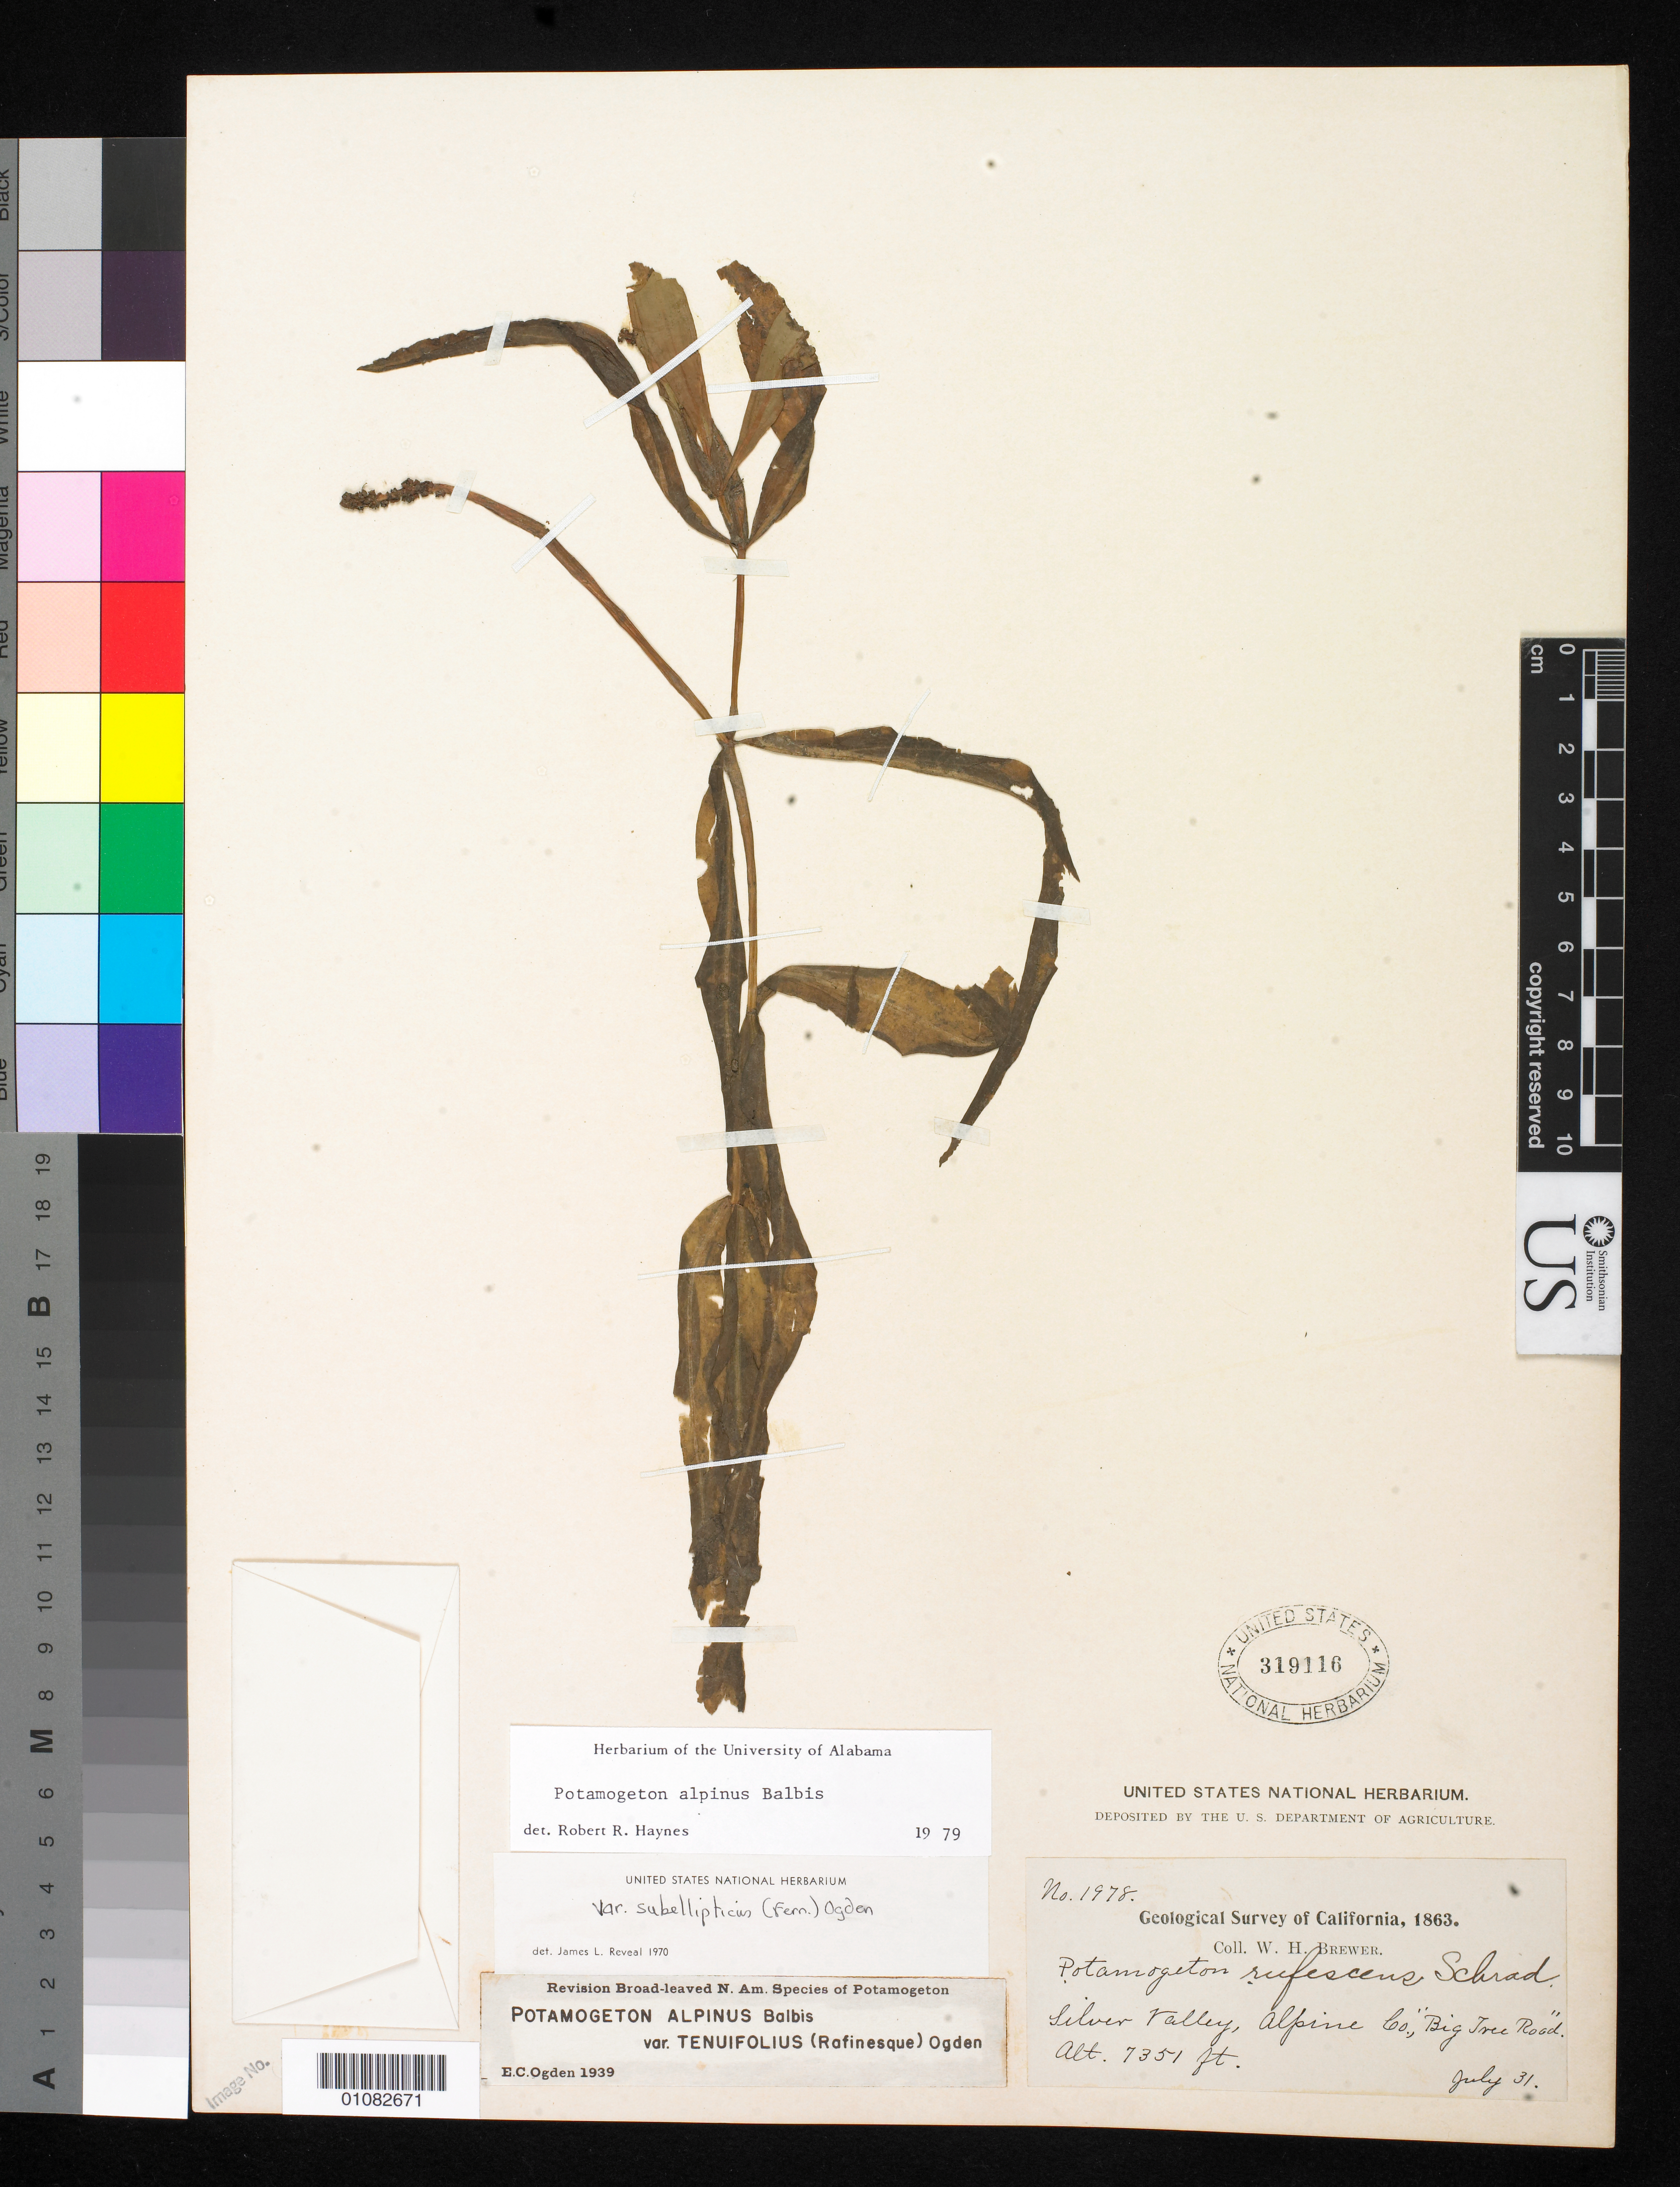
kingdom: Plantae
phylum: Tracheophyta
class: Liliopsida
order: Alismatales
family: Potamogetonaceae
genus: Potamogeton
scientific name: Potamogeton alpinus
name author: Balb.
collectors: W. H. Brewer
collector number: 1978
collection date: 1863-07-31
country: United States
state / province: California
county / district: Alpine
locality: Silver Valley, "Big Tree Road"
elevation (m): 2241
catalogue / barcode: US 319116